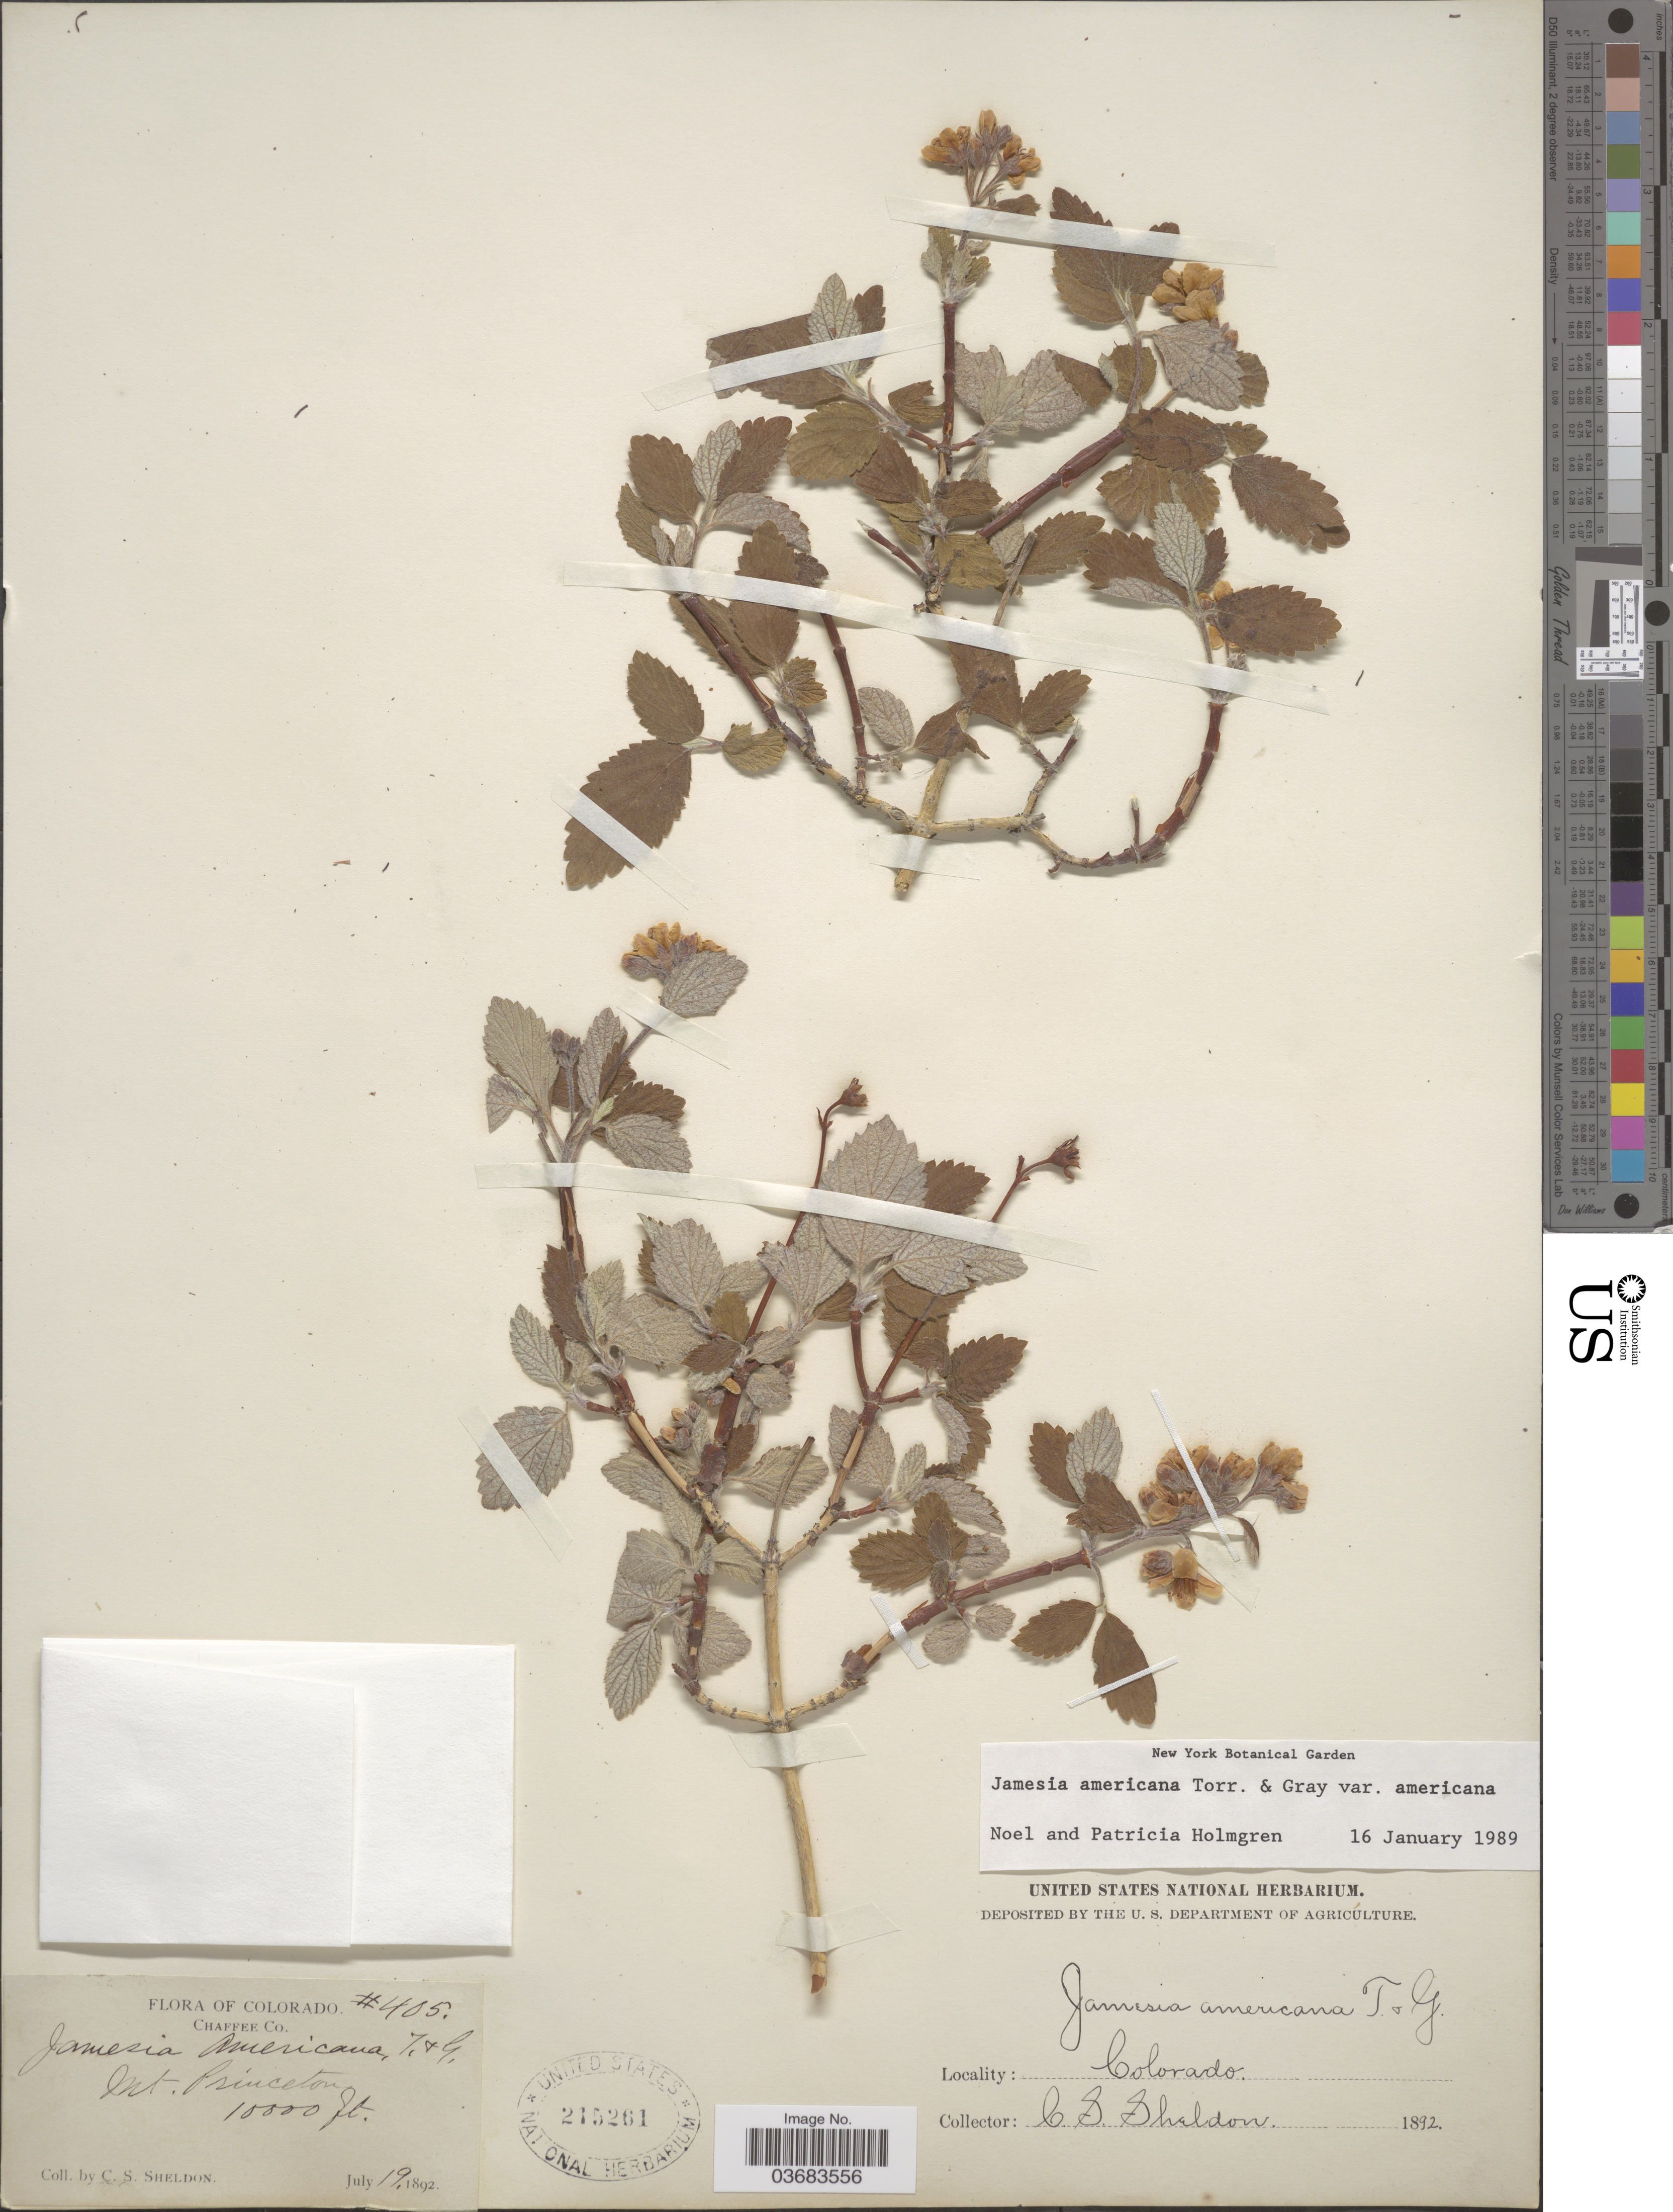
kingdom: Plantae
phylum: Tracheophyta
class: Magnoliopsida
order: Cornales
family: Hydrangeaceae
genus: Edwinia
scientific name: Edwinia americana var. americana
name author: (Torr. & A. Gray) A. Heller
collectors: C. S. Sheldon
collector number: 405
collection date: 1892-07-19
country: United States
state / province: Colorado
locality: Chaffee Co. Mt. Princeton.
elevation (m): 3048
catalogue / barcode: US 215261